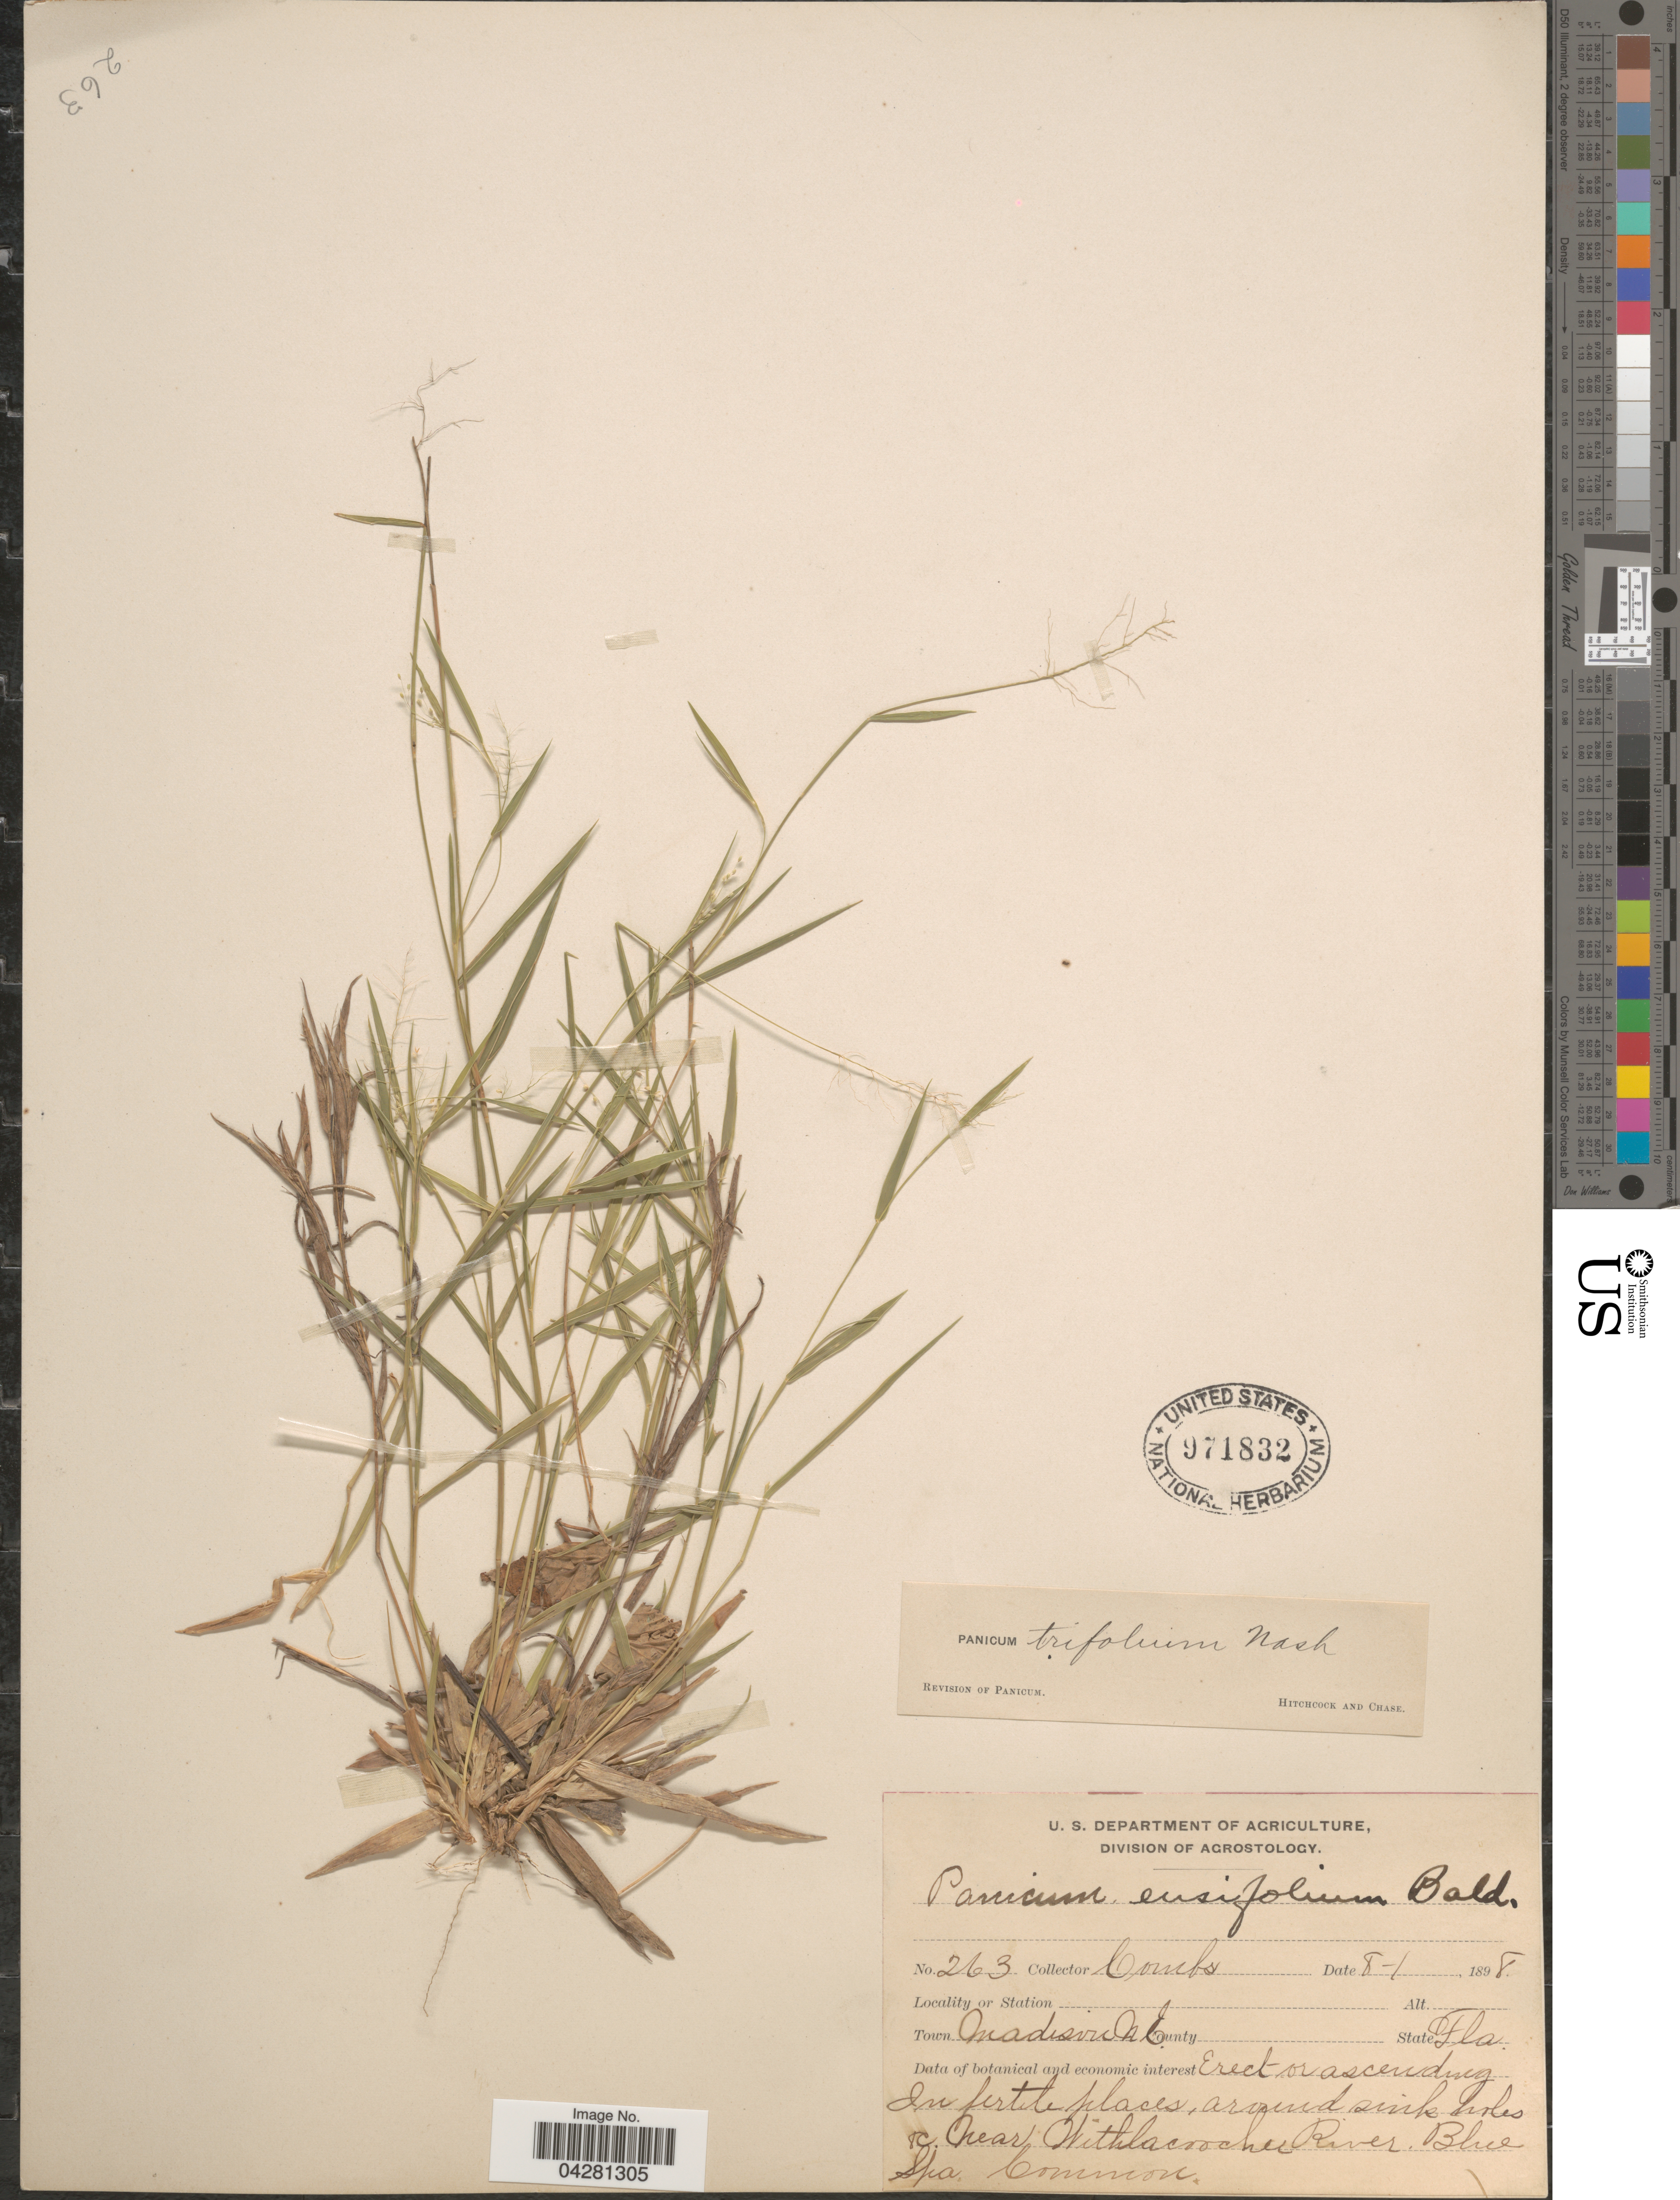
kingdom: Plantae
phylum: Tracheophyta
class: Liliopsida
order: Poales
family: Poaceae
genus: Dichanthelium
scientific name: Dichanthelium dichotomum var. unciphyllum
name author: (Trin.) Davidse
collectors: -. Combs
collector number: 263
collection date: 1898-08-01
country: United States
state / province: Florida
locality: Town Madison N.E.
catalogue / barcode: US 971832